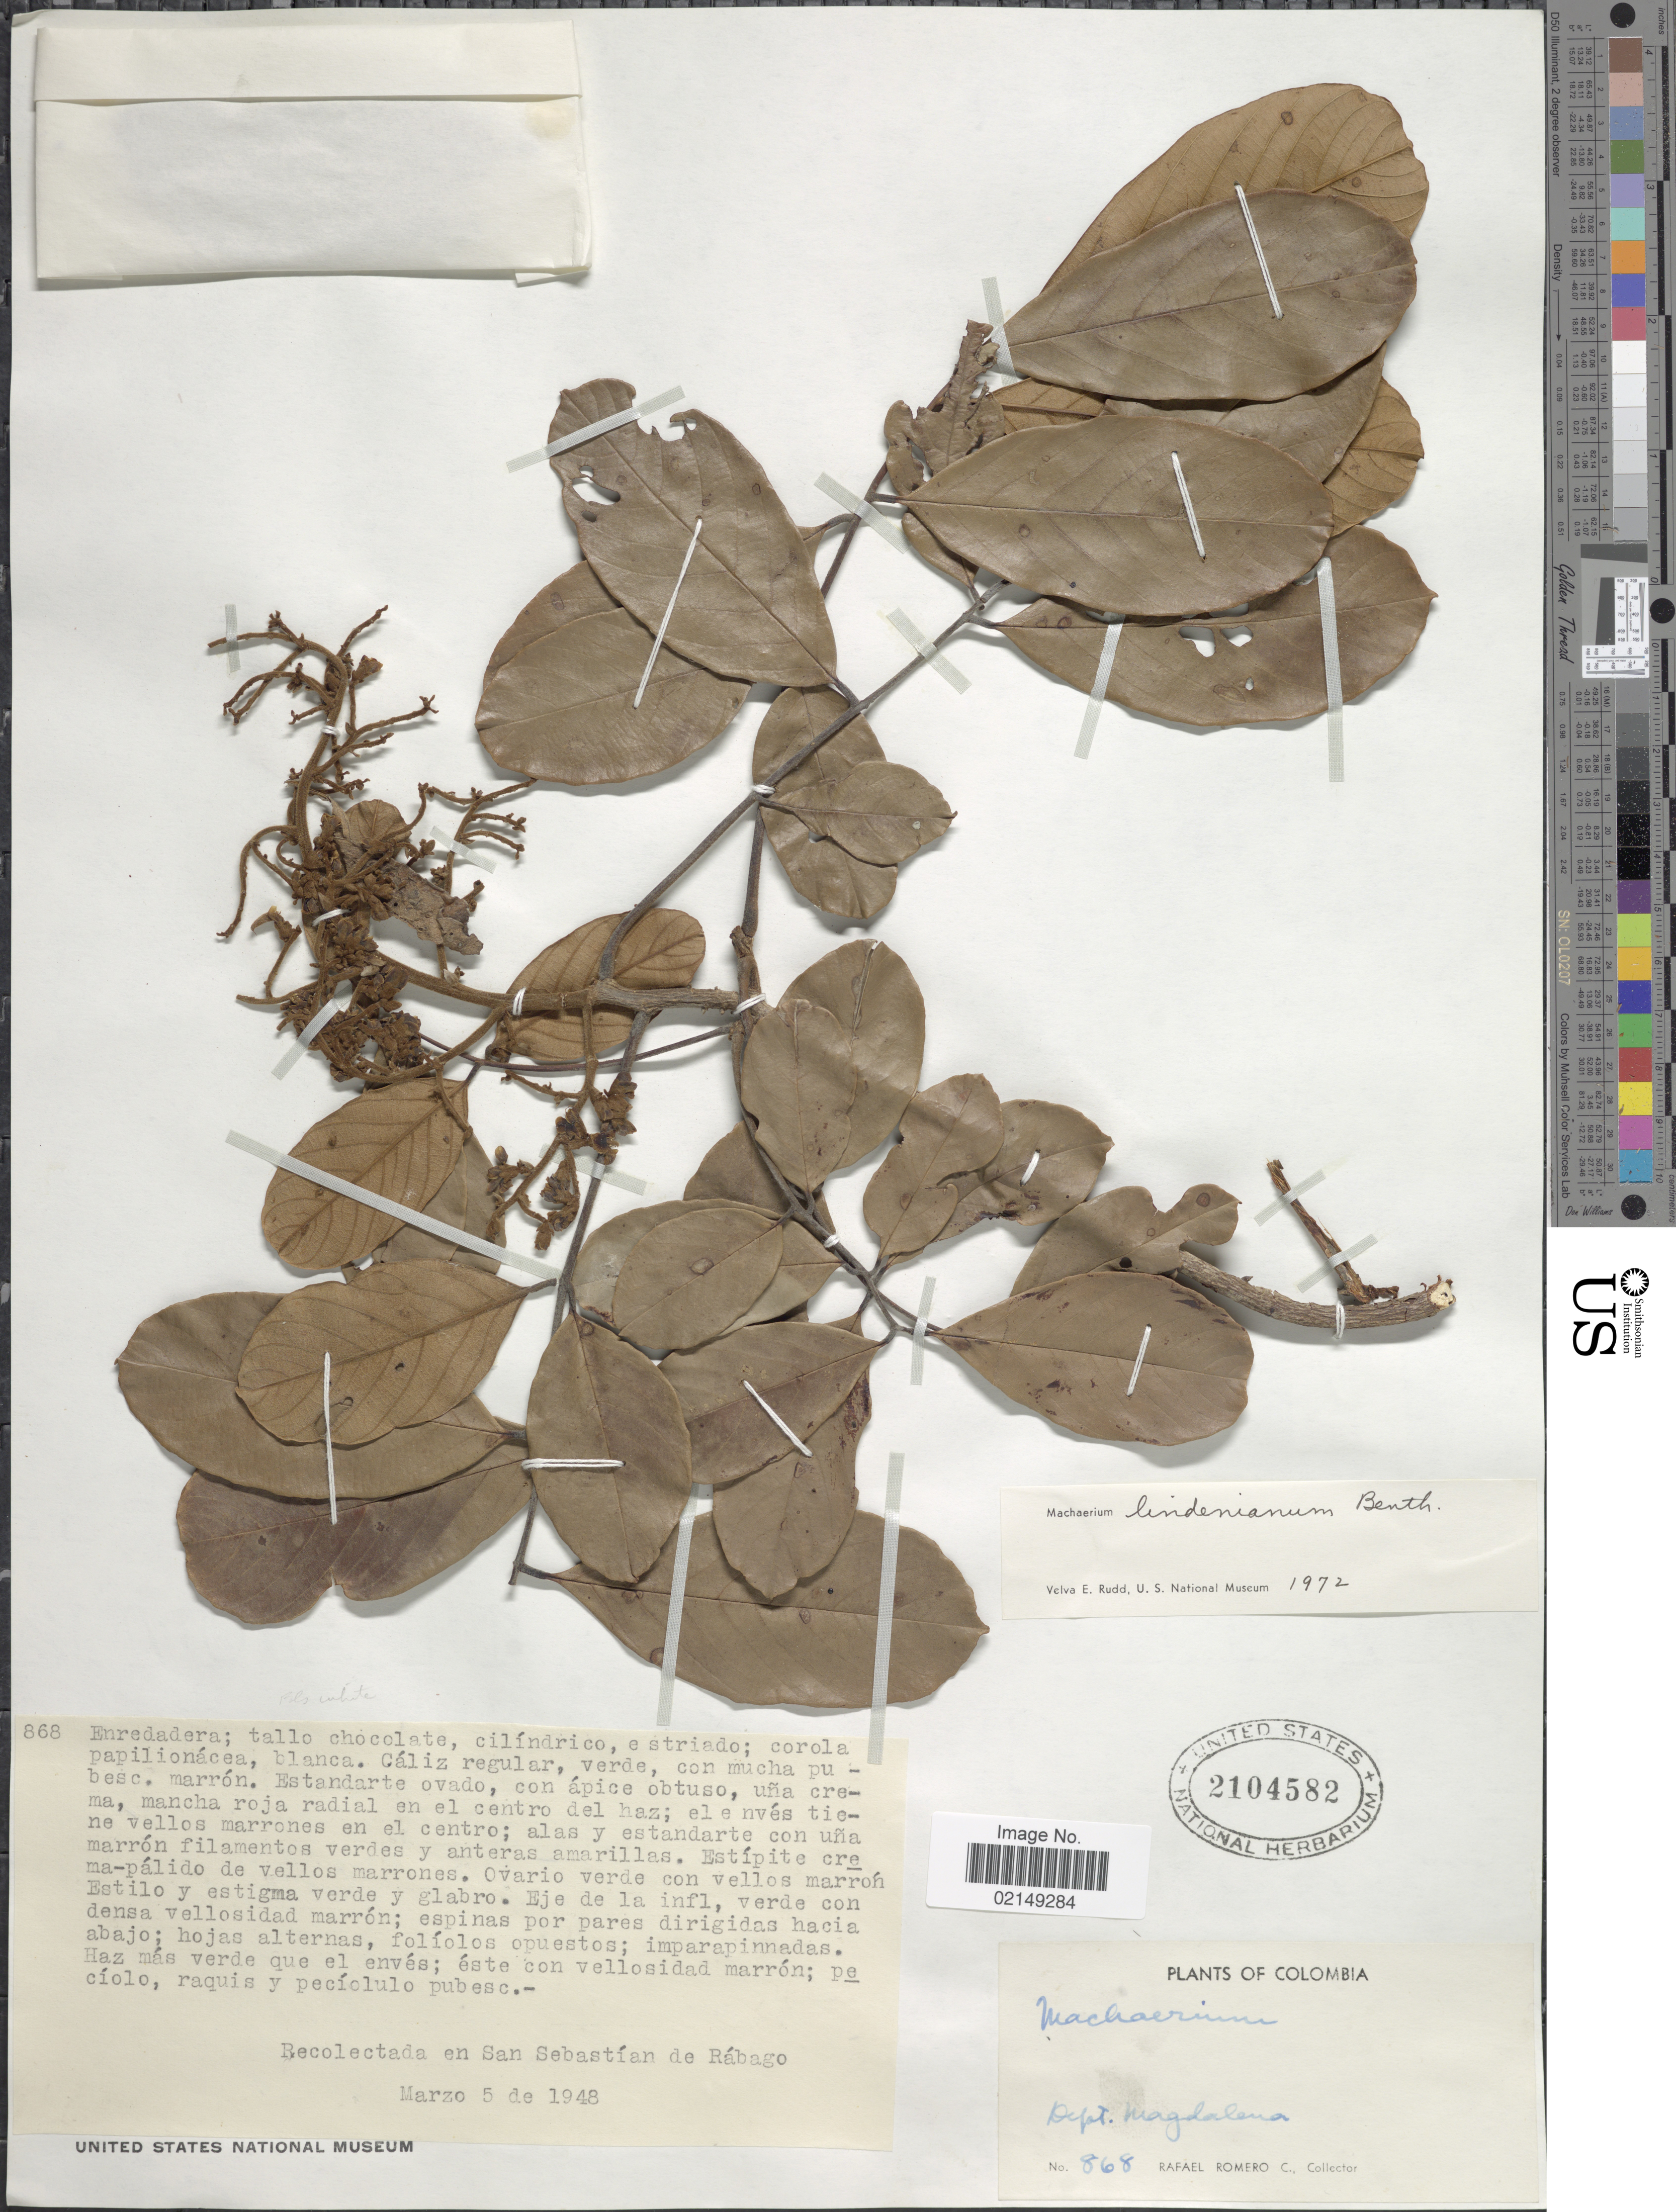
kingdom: Plantae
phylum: Tracheophyta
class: Magnoliopsida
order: Fabales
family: Fabaceae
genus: Machaerium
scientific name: Machaerium leucopterum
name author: Benth.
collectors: R. Romero Castañeda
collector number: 868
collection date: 1948-03-05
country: Colombia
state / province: Magdalena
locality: En San Sebastian de Rabago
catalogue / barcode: US 2104582